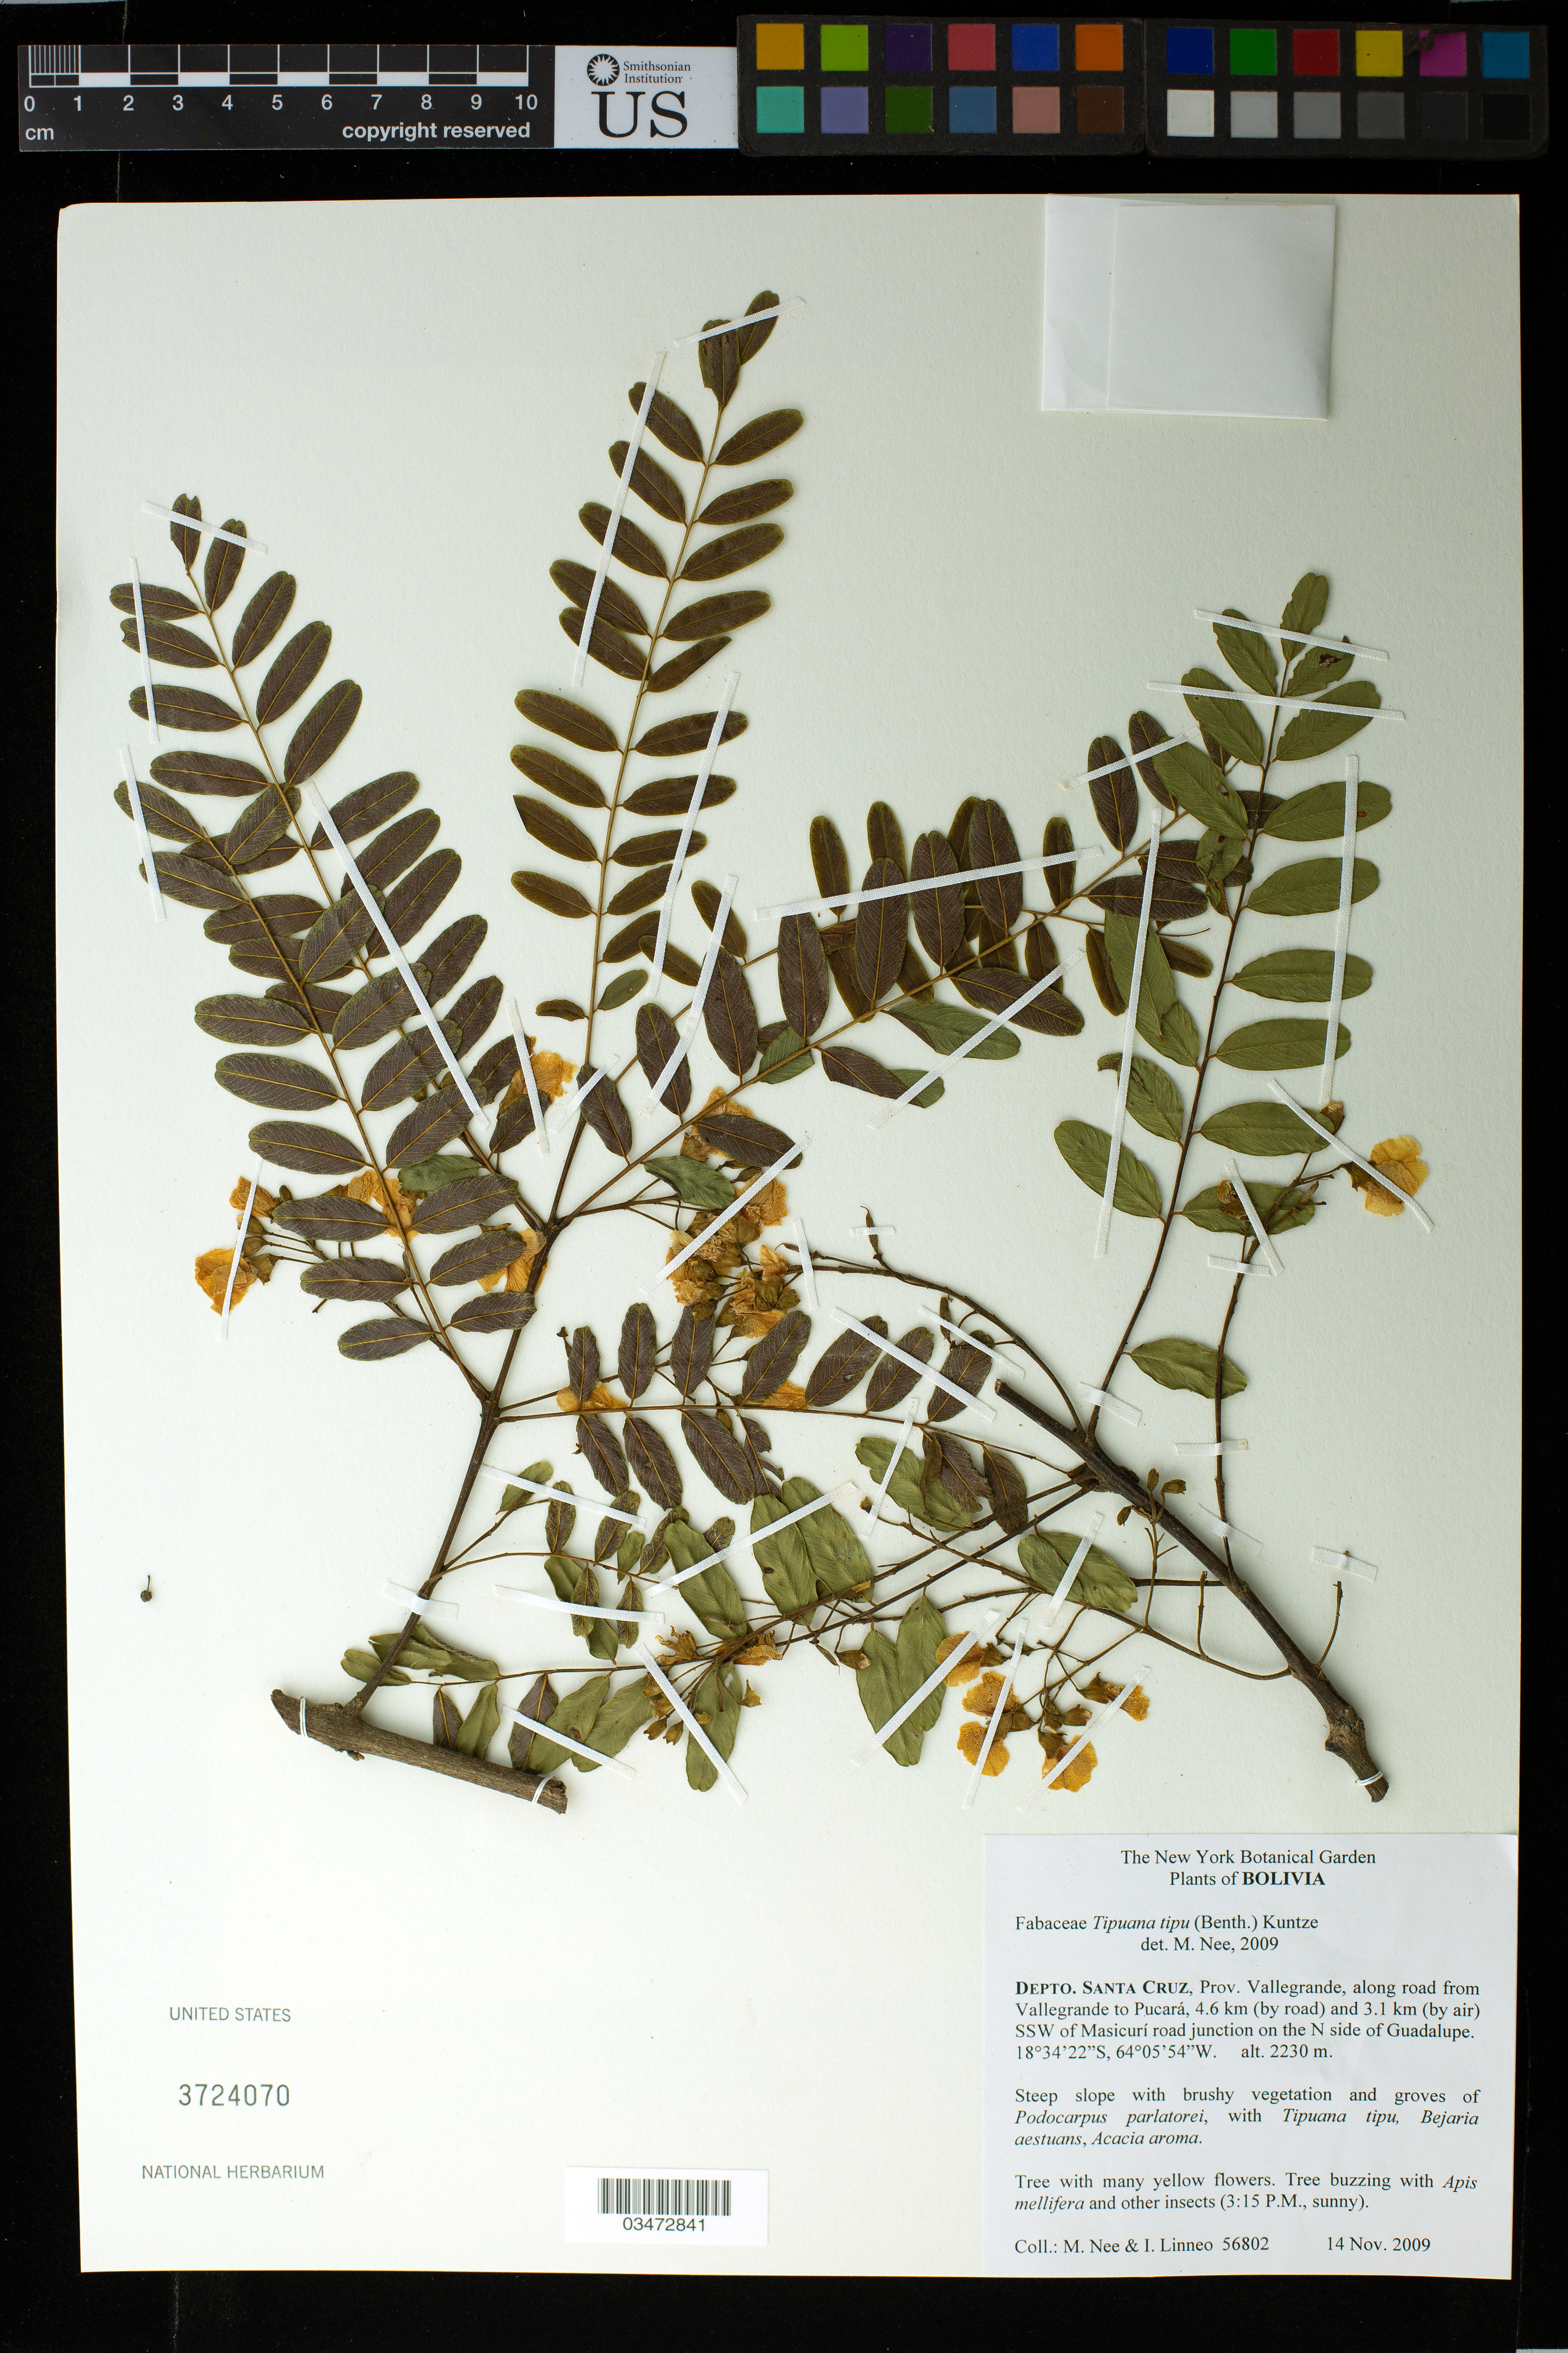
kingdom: Plantae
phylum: Tracheophyta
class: Magnoliopsida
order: Fabales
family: Fabaceae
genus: Tipuana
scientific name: Tipuana tipu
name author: (Benth.) Kuntze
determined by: Nee, M.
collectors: M. Nee & I. Linneo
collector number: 56802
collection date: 2009-11-14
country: Bolivia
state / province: Santa Cruz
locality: Prov. Vallegrande, along road from Vallegrande to Pucara, 4.6 km (by road) and 3.1 km (air) SSW of the Masicuri road junction on the N side of Guadalupe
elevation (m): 2230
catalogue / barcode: US 3724070